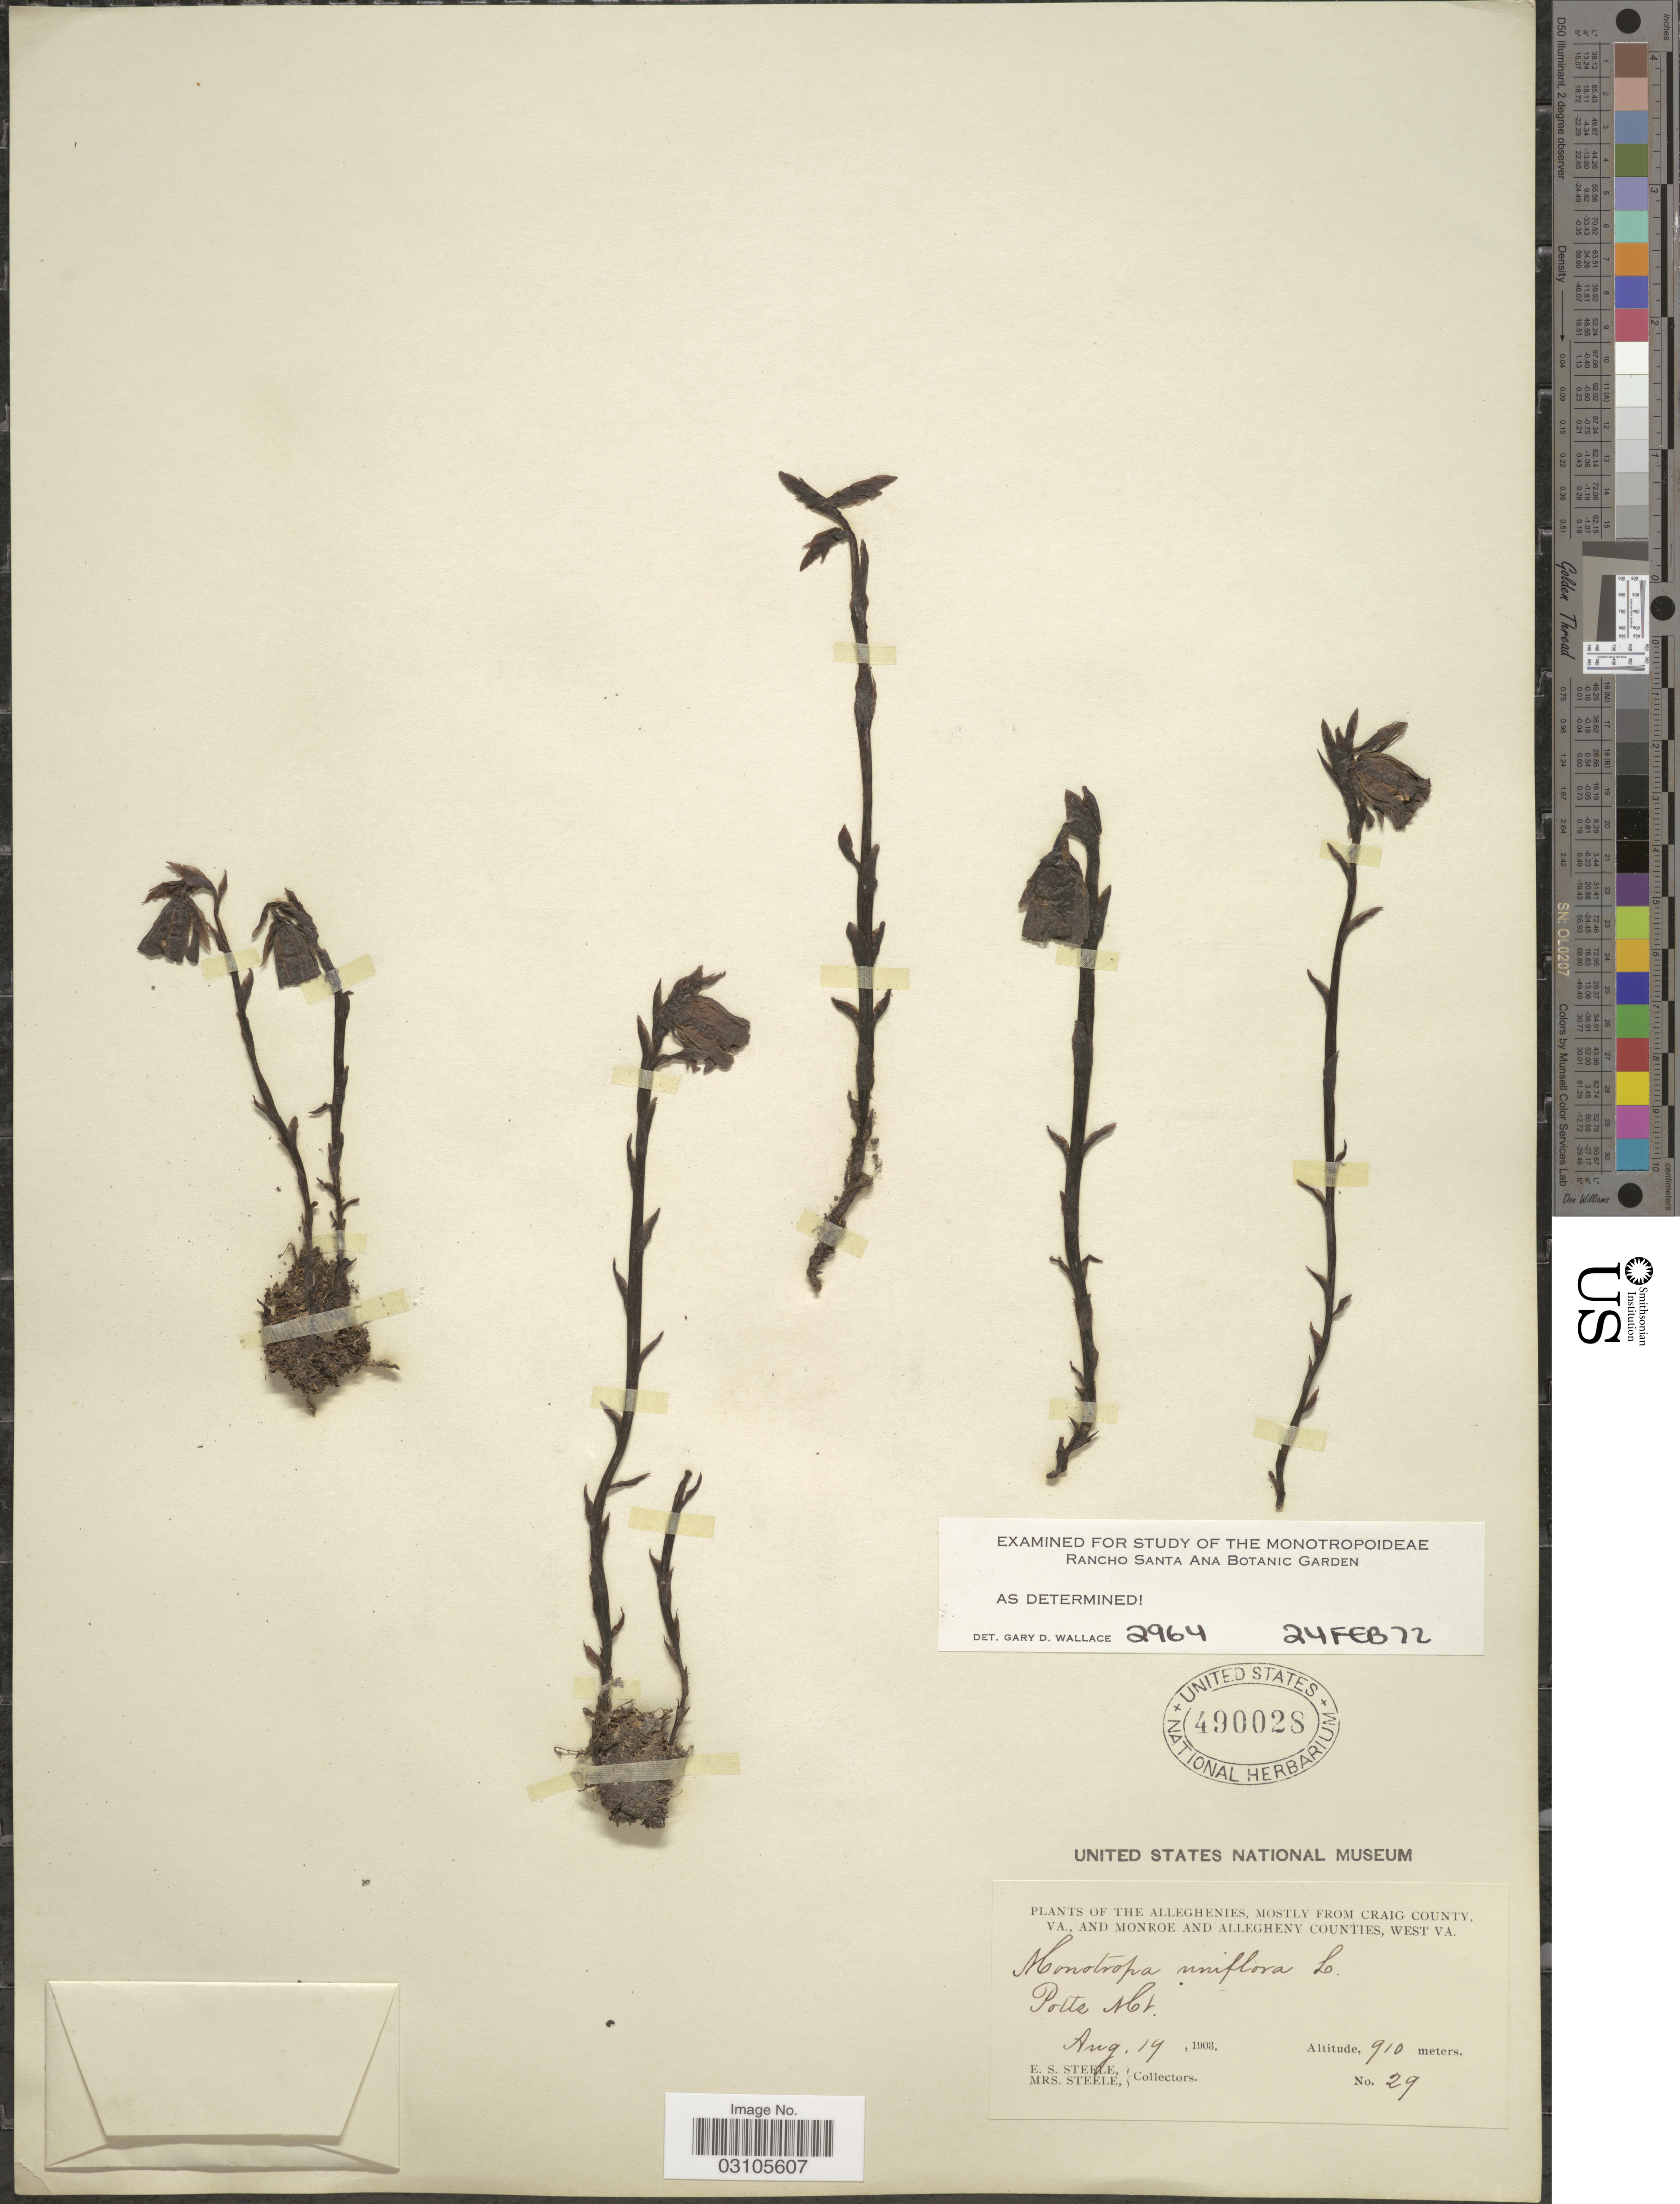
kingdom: Plantae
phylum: Tracheophyta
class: Magnoliopsida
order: Ericales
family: Ericaceae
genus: Monotropa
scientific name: Monotropa uniflora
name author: L.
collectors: E. Steele & Mrs. E. S. Steele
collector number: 29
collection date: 1903-08-19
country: United States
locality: The Alleghenies, mostly from Craig County, VA., and Monroe and Allegheny Counties, West Va. Potts Mt.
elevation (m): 910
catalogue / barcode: US 490028